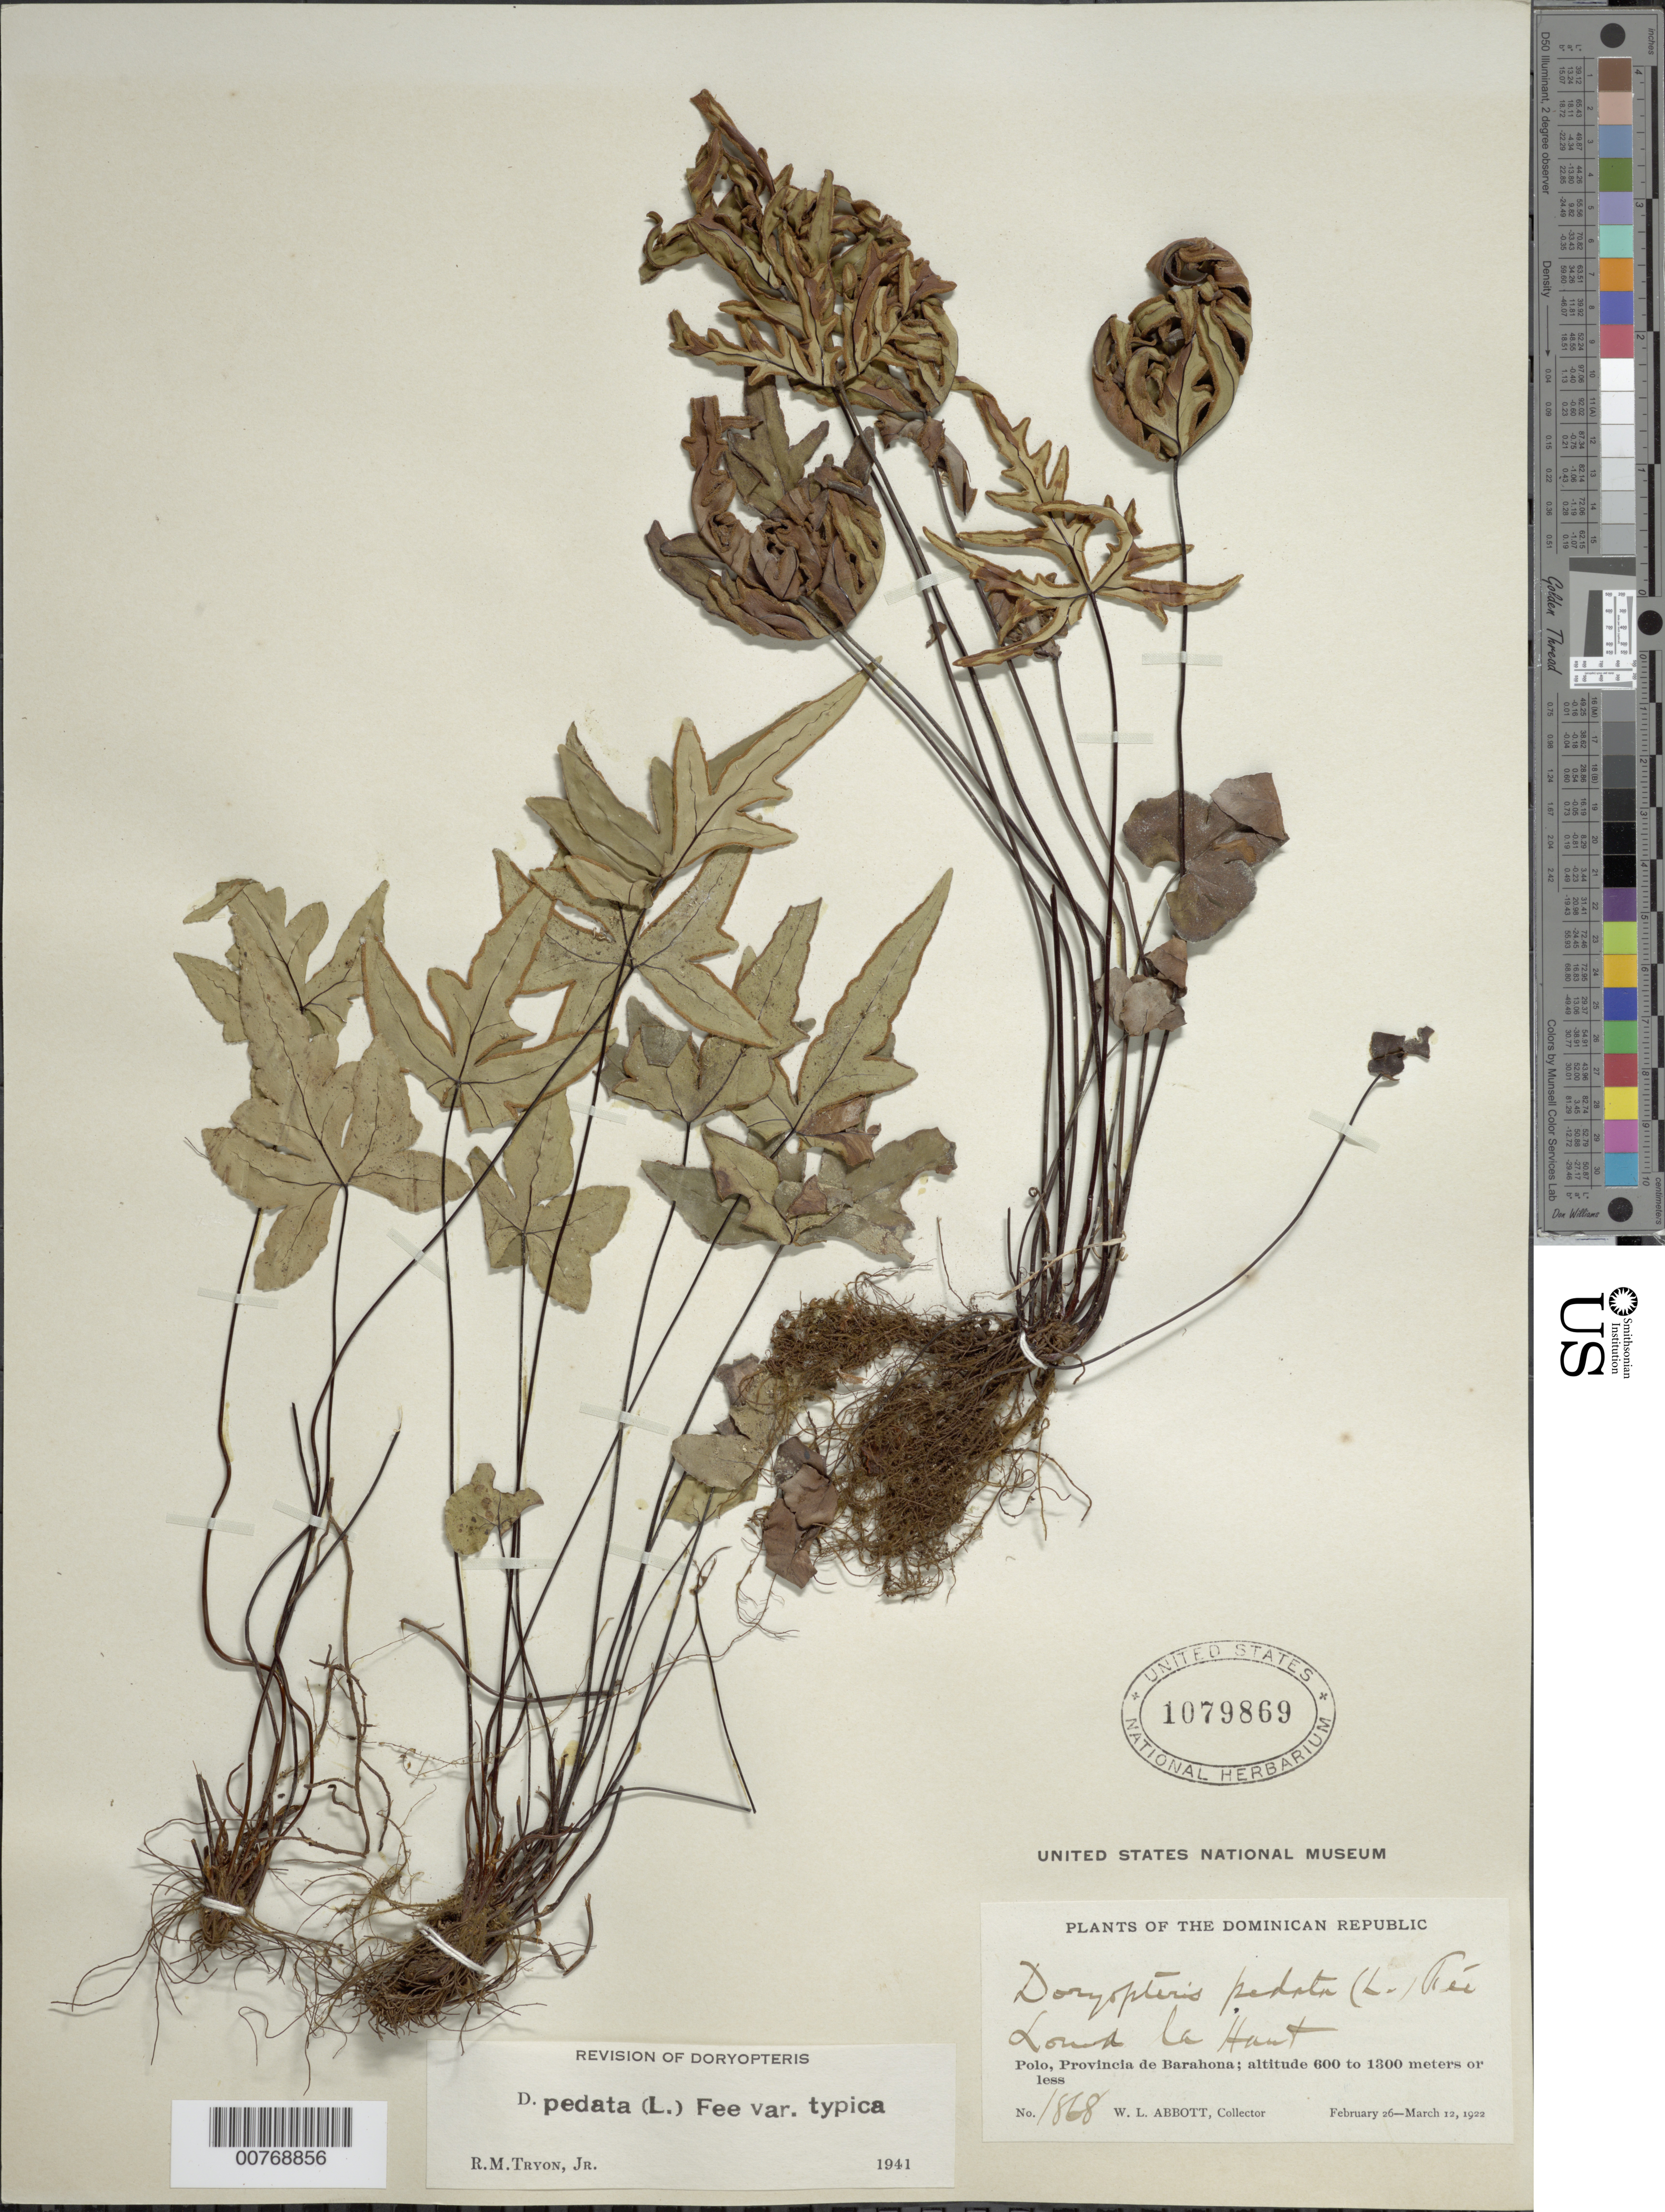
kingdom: Plantae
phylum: Tracheophyta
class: Polypodiopsida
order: Polypodiales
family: Pteridaceae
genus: Doryopteris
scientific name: Doryopteris pedata var. typica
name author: (L.) Fée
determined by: Tryon, Rolla M., Jr.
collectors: W. L. Abbott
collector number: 1868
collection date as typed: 26 Feb 1922 12 Mar 1922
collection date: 1922-02-26/1922-03-12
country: Dominican Republic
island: Hispaniola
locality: Polo, Provincia de Barahona. La Haut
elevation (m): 600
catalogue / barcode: US 1079869